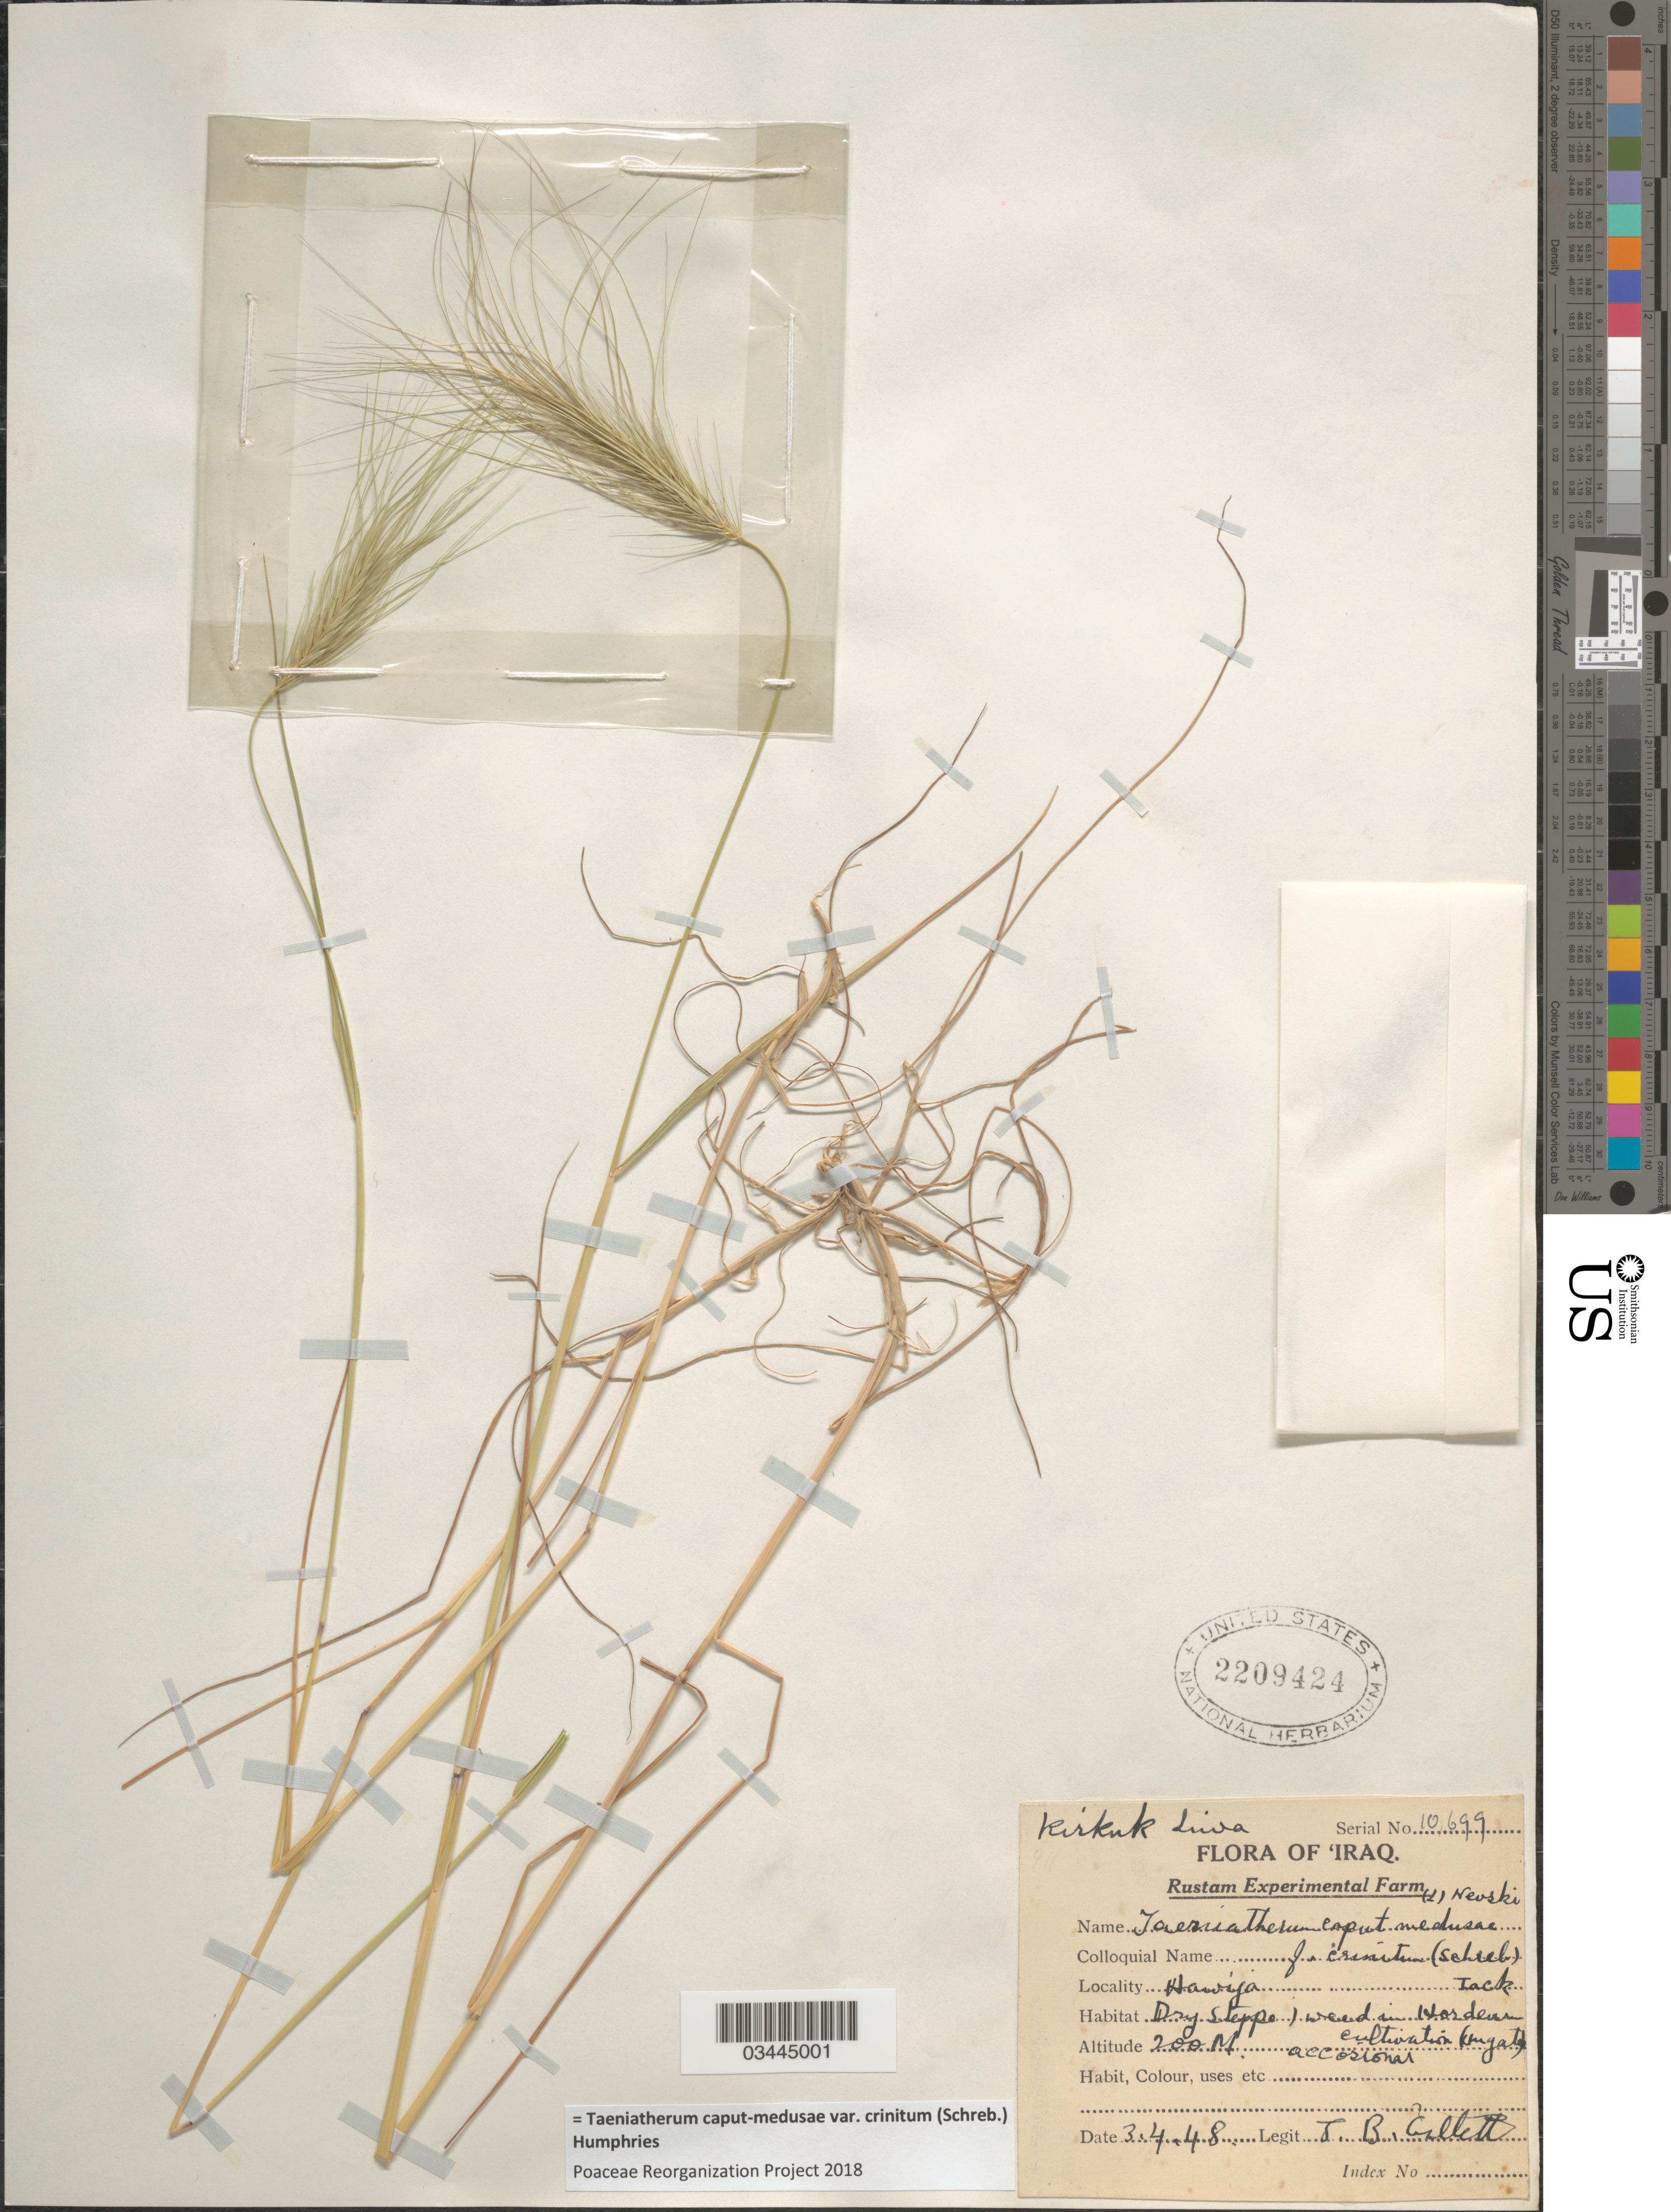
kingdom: Plantae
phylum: Tracheophyta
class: Liliopsida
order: Poales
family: Poaceae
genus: Taeniatherum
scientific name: Taeniatherum caput-medusae var. crinitum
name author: (Schreb.) Humphries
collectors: J. B. Gillett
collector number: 10699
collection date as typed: Transcribed d/m/y: 3/4/48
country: Iraq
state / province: Kirkūk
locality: Kirkuk Liwa. Hawija.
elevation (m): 200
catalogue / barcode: US 2209424